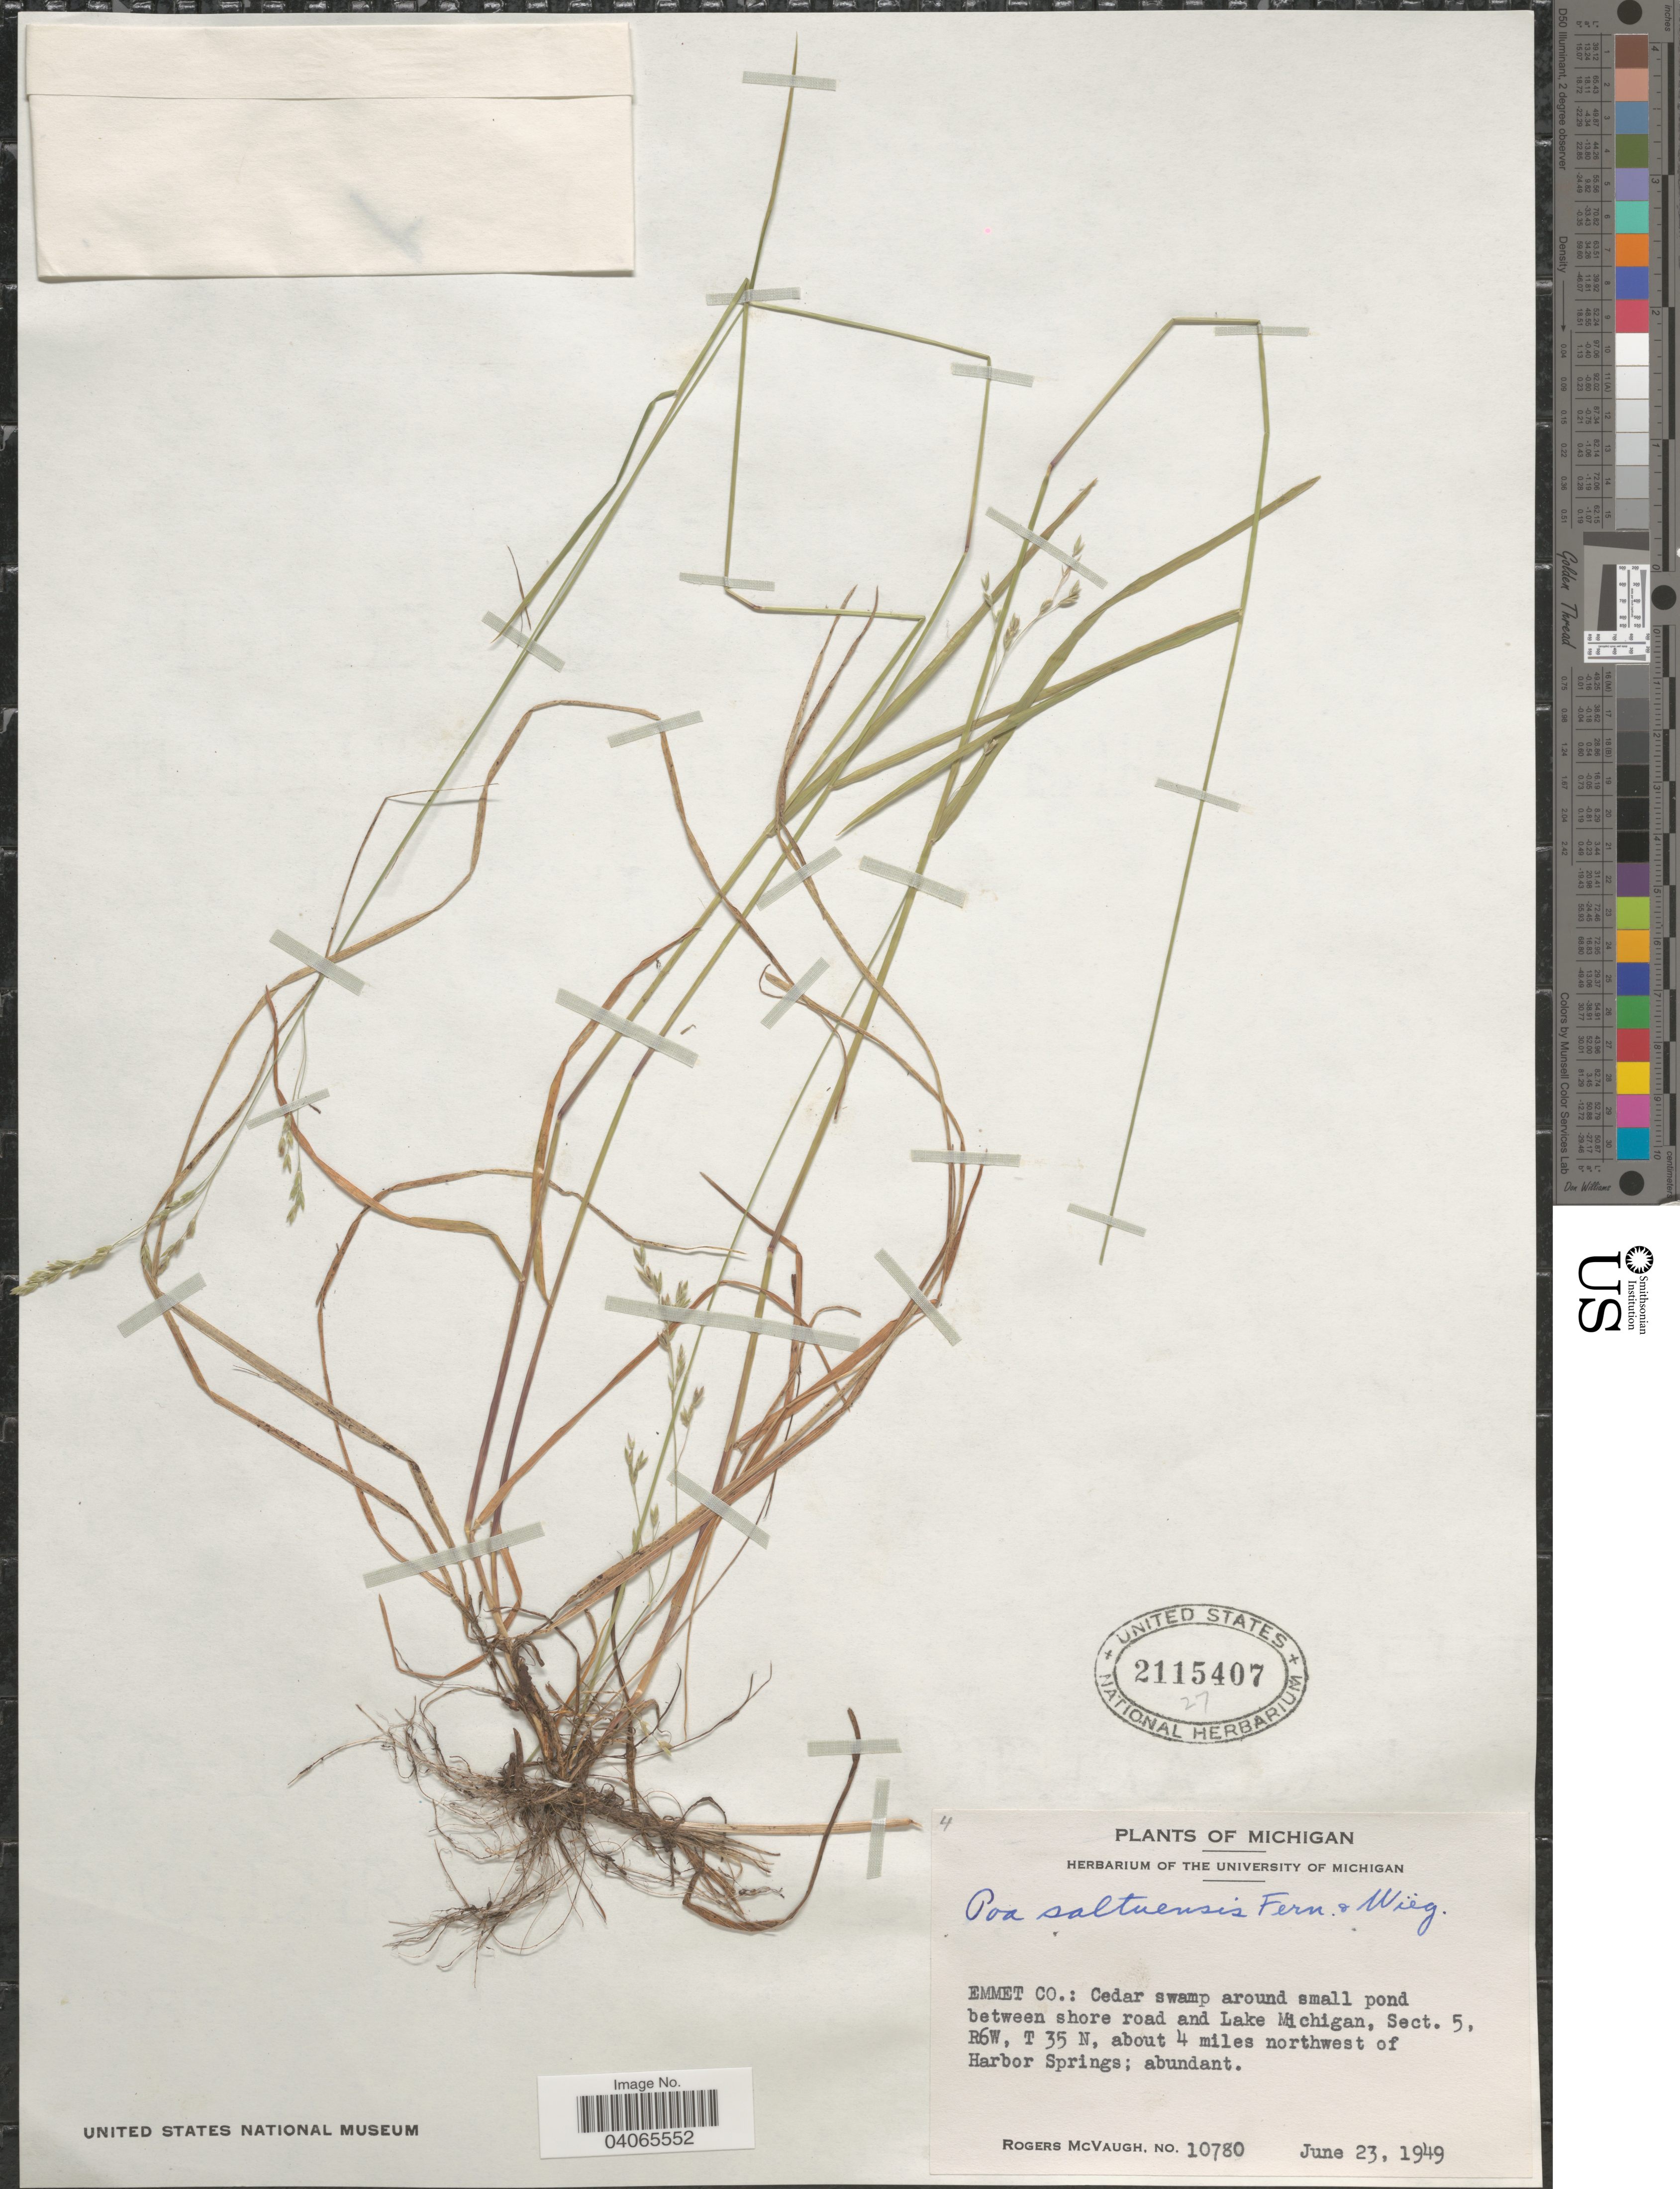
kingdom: Plantae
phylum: Tracheophyta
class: Liliopsida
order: Poales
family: Poaceae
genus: Poa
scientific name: Poa saltuensis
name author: Fernald & Wiegand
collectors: R. McVaugh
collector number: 10780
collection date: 1949-06-23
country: United States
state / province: Michigan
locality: Emmet Co.: Cedar swamp around small pond between shore and Lake Michigan, Sect. 5, R6W, T 35 N, about 4 miles northwest of Harbor Springs.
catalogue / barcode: US 2115407